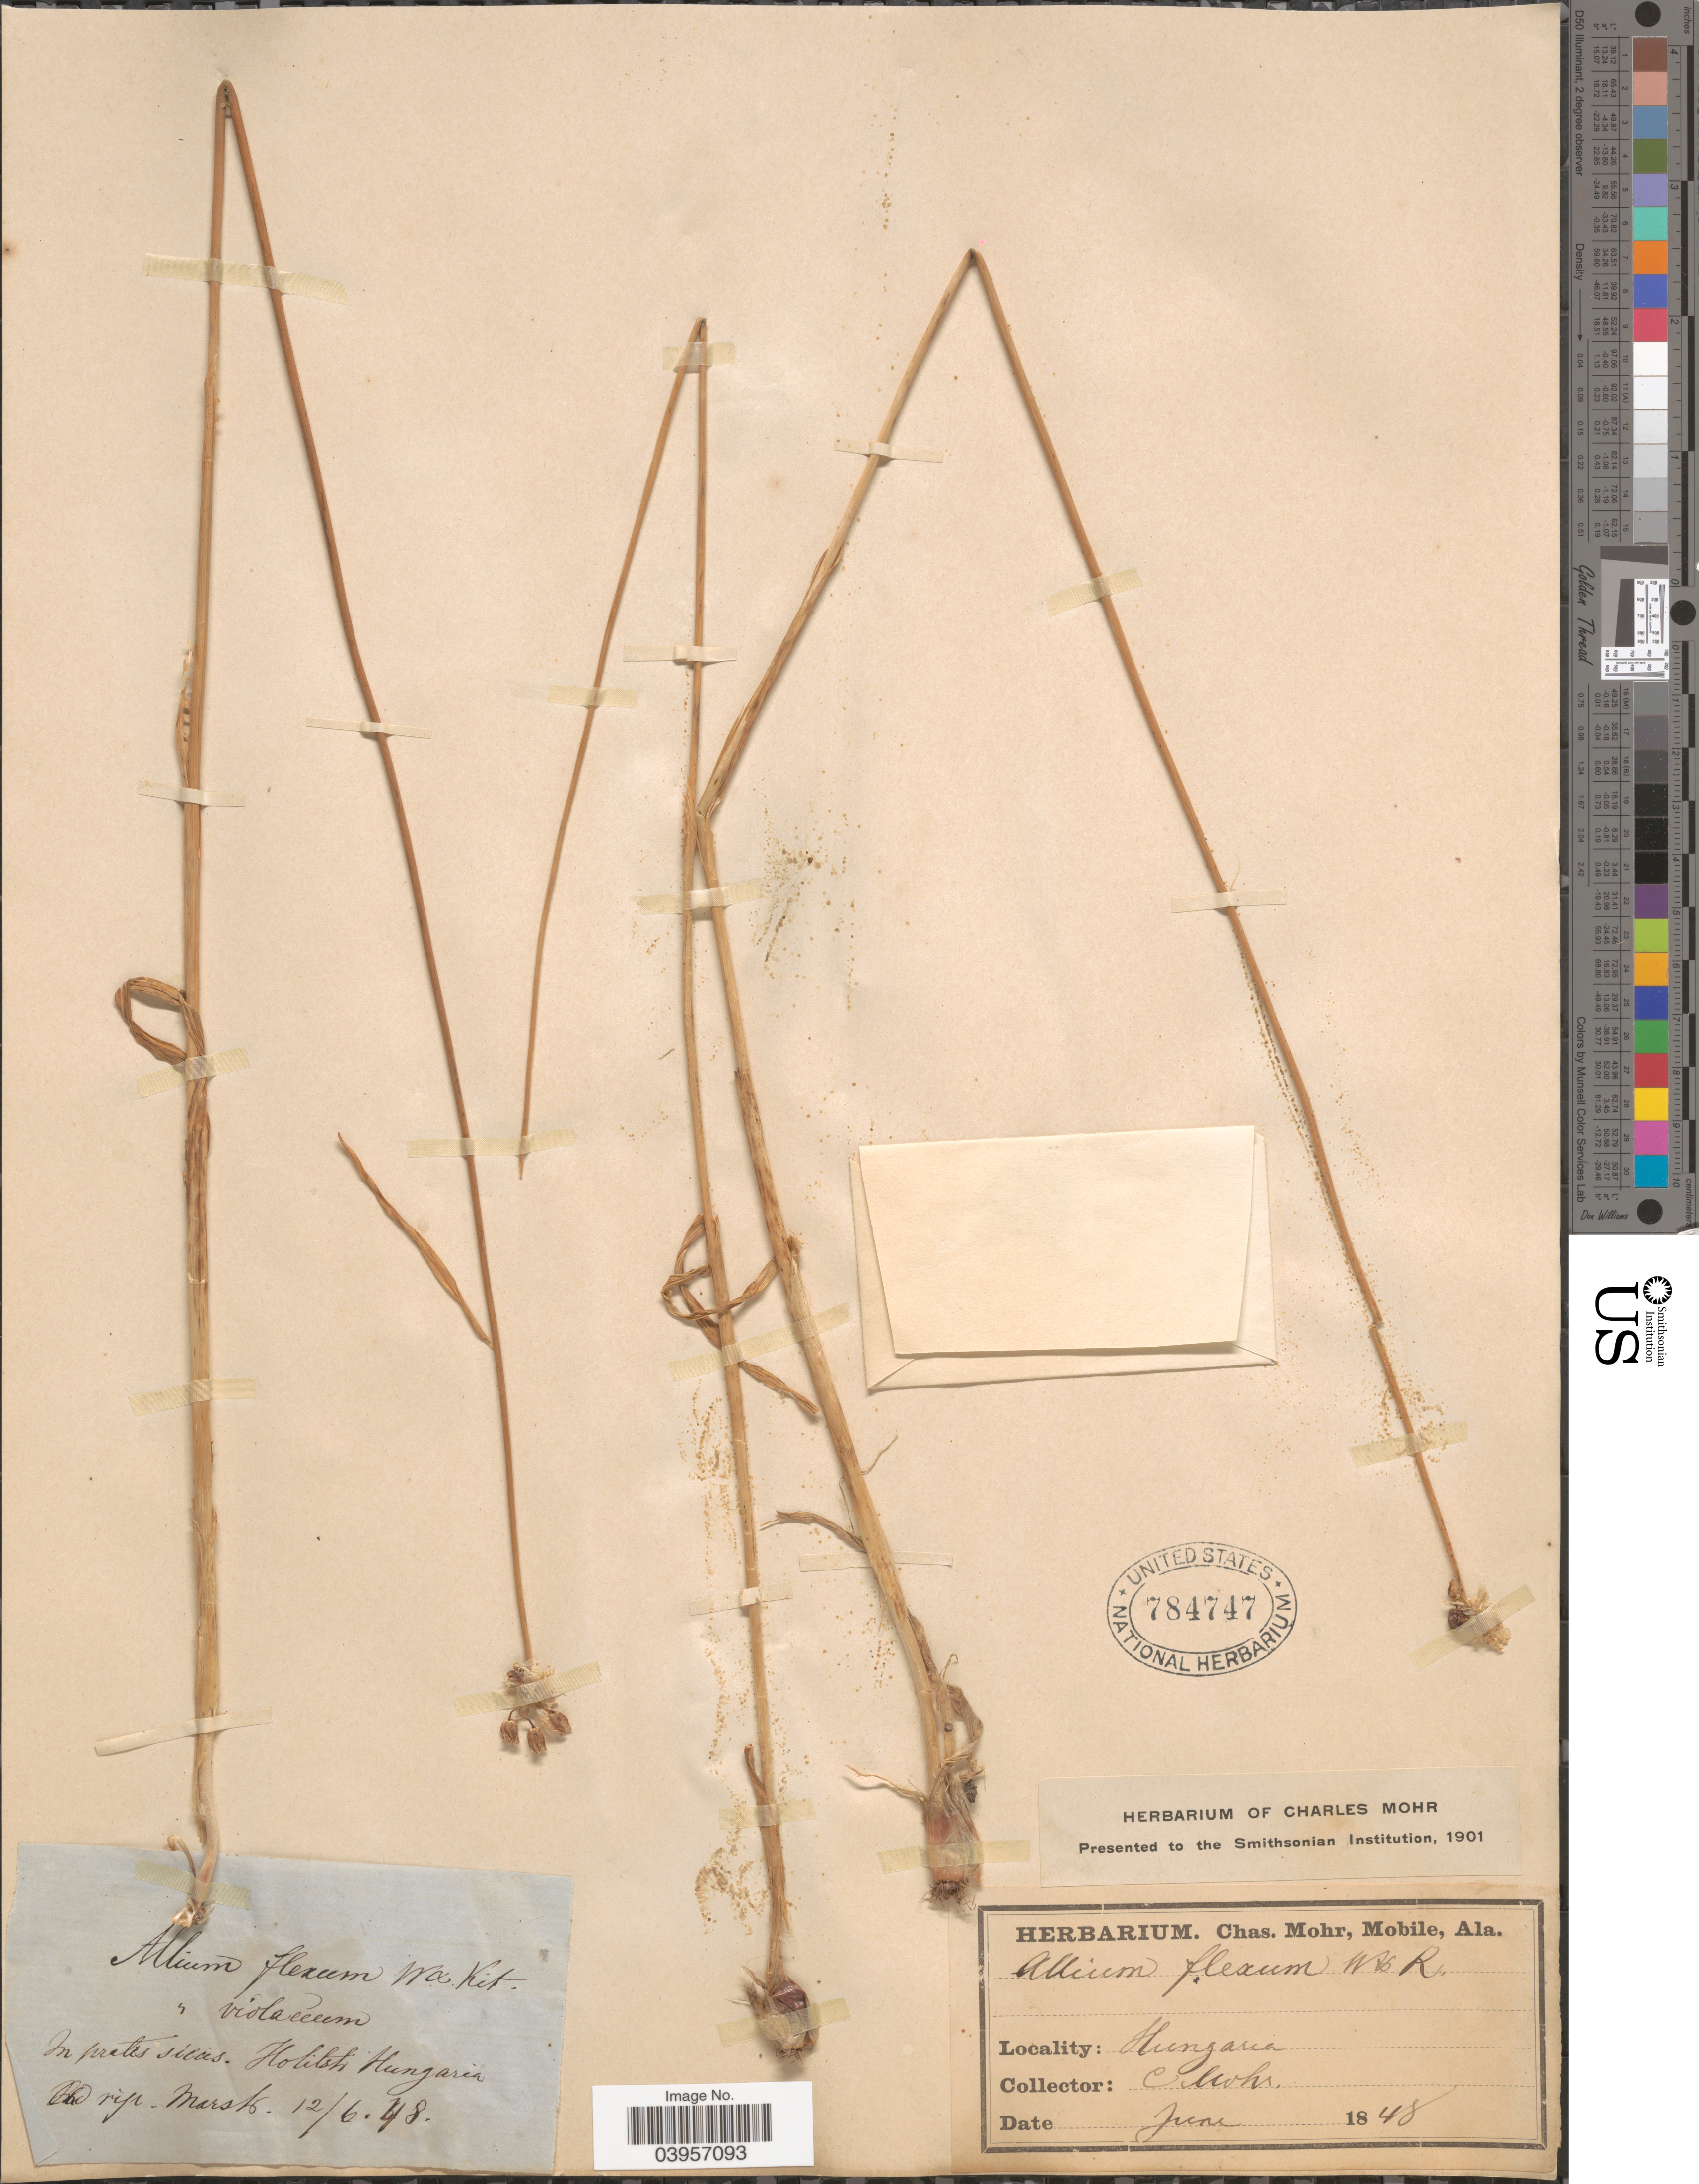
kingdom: Plantae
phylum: Tracheophyta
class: Liliopsida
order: Asparagales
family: Amaryllidaceae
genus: Allium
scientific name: Allium flexum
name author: Waldst. & Kit.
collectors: Mohr, C. T. (herbarium)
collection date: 1848-06-12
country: Hungary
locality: Hungaria. In pratis siccis Holitsh Hungaria.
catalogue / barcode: US 784747